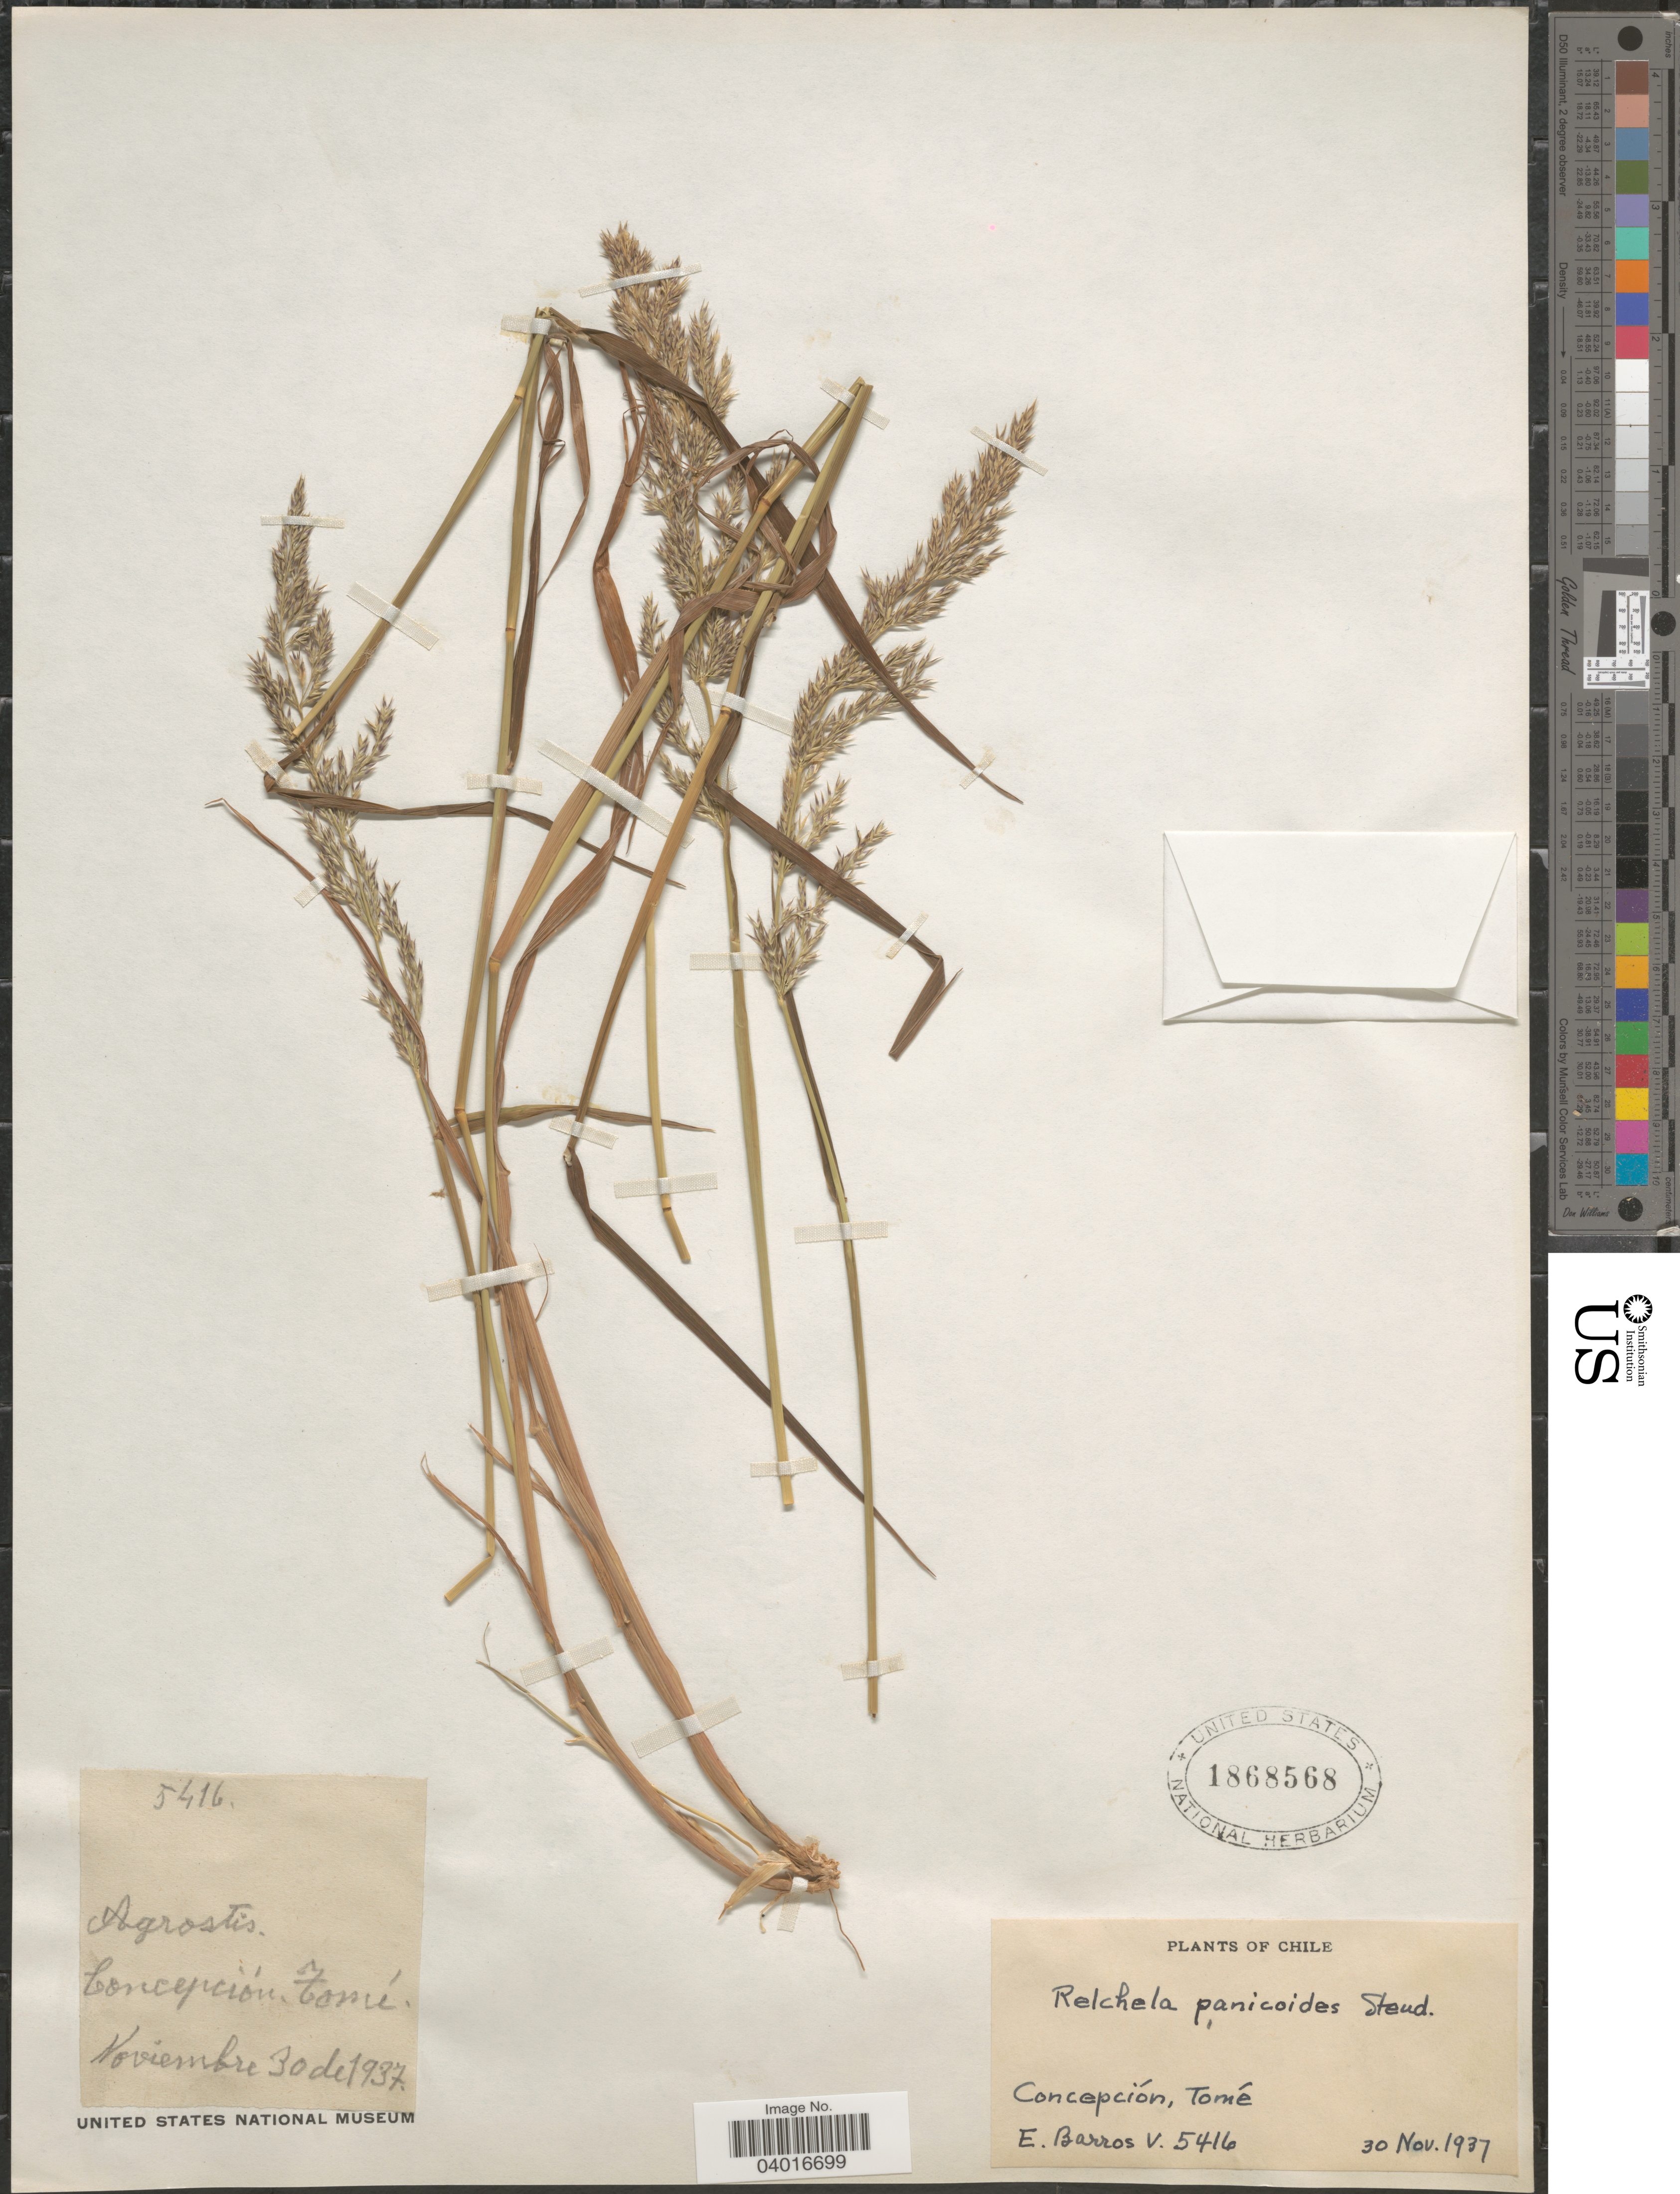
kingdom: Plantae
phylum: Tracheophyta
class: Liliopsida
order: Poales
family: Poaceae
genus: Relchela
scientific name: Relchela panicoides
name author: Steud.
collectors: E. Barros V.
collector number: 5416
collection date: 1937-11-30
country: Chile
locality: Concepción, Tomé.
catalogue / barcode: US 1868568